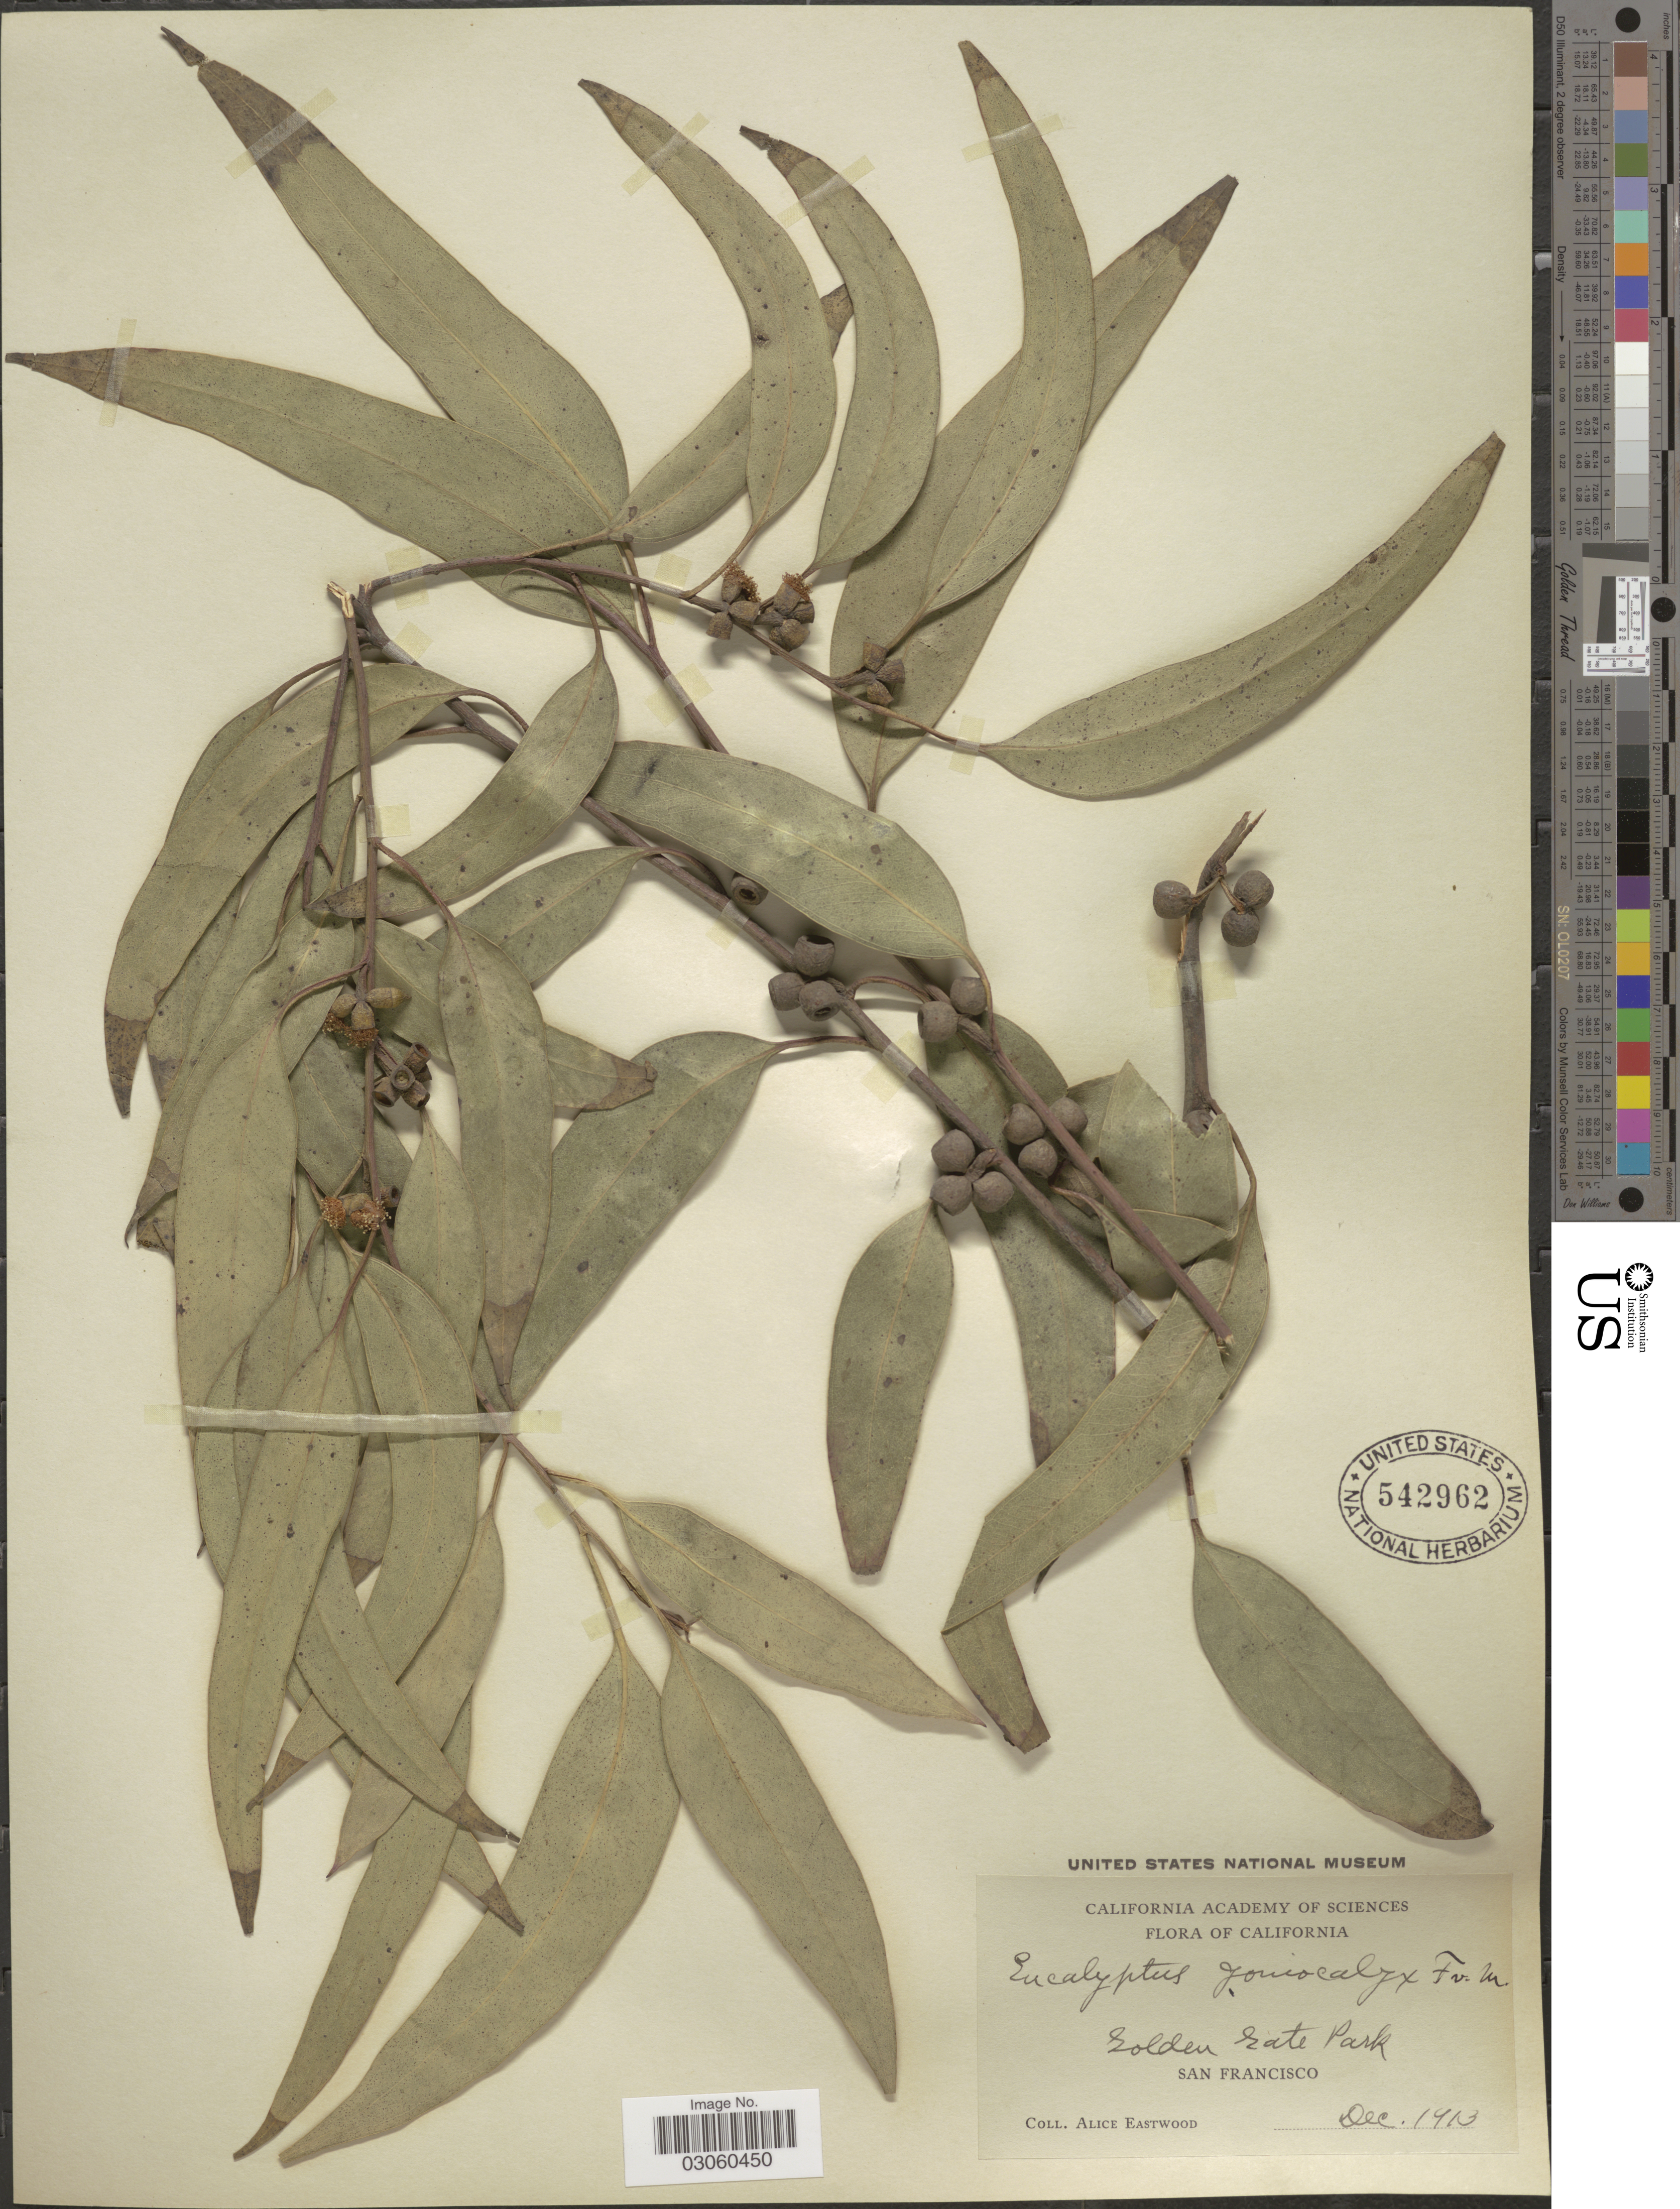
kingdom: Plantae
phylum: Tracheophyta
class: Magnoliopsida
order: Myrtales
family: Myrtaceae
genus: Eucalyptus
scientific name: Eucalyptus goniocalyx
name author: F. Muell. ex Miq.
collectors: A. Eastwood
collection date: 1913-12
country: United States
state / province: California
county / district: San Francisco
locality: Golden Gate Park. San Francisco.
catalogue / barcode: US 542962